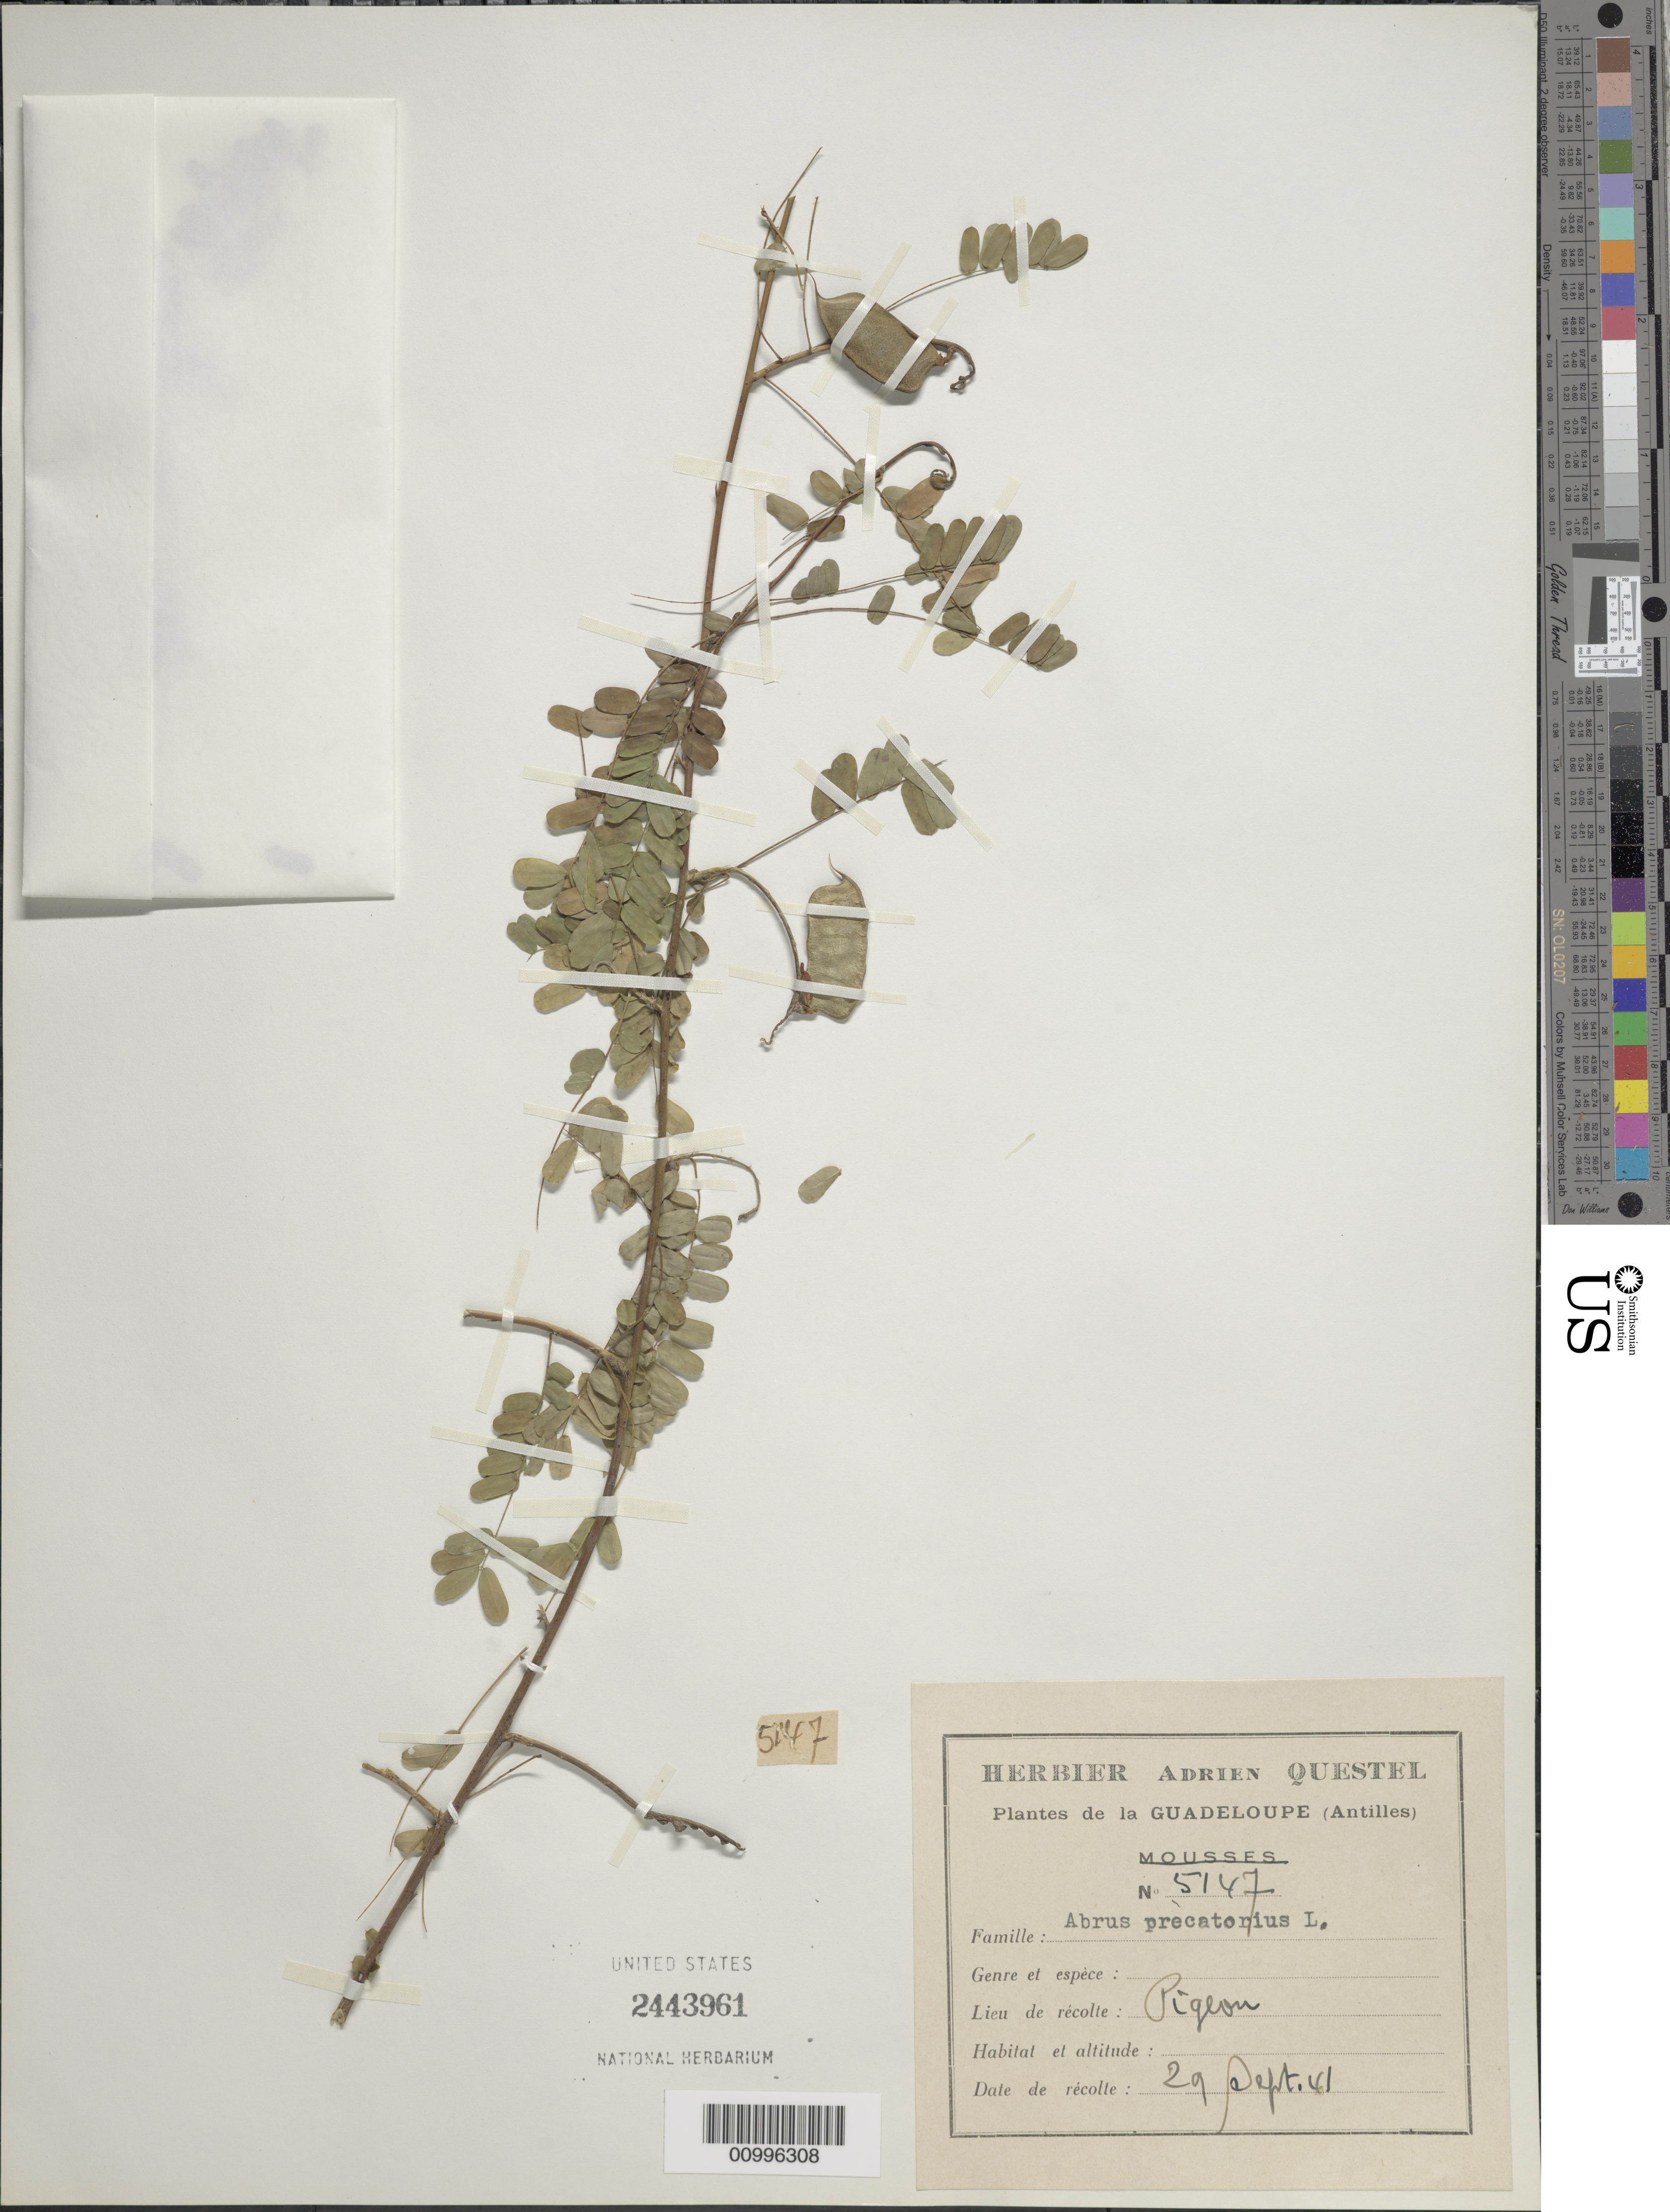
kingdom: Plantae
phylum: Tracheophyta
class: Magnoliopsida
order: Fabales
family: Fabaceae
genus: Abrus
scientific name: Abrus precatorius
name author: L.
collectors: A. Questel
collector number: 5147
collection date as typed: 24 Dec 1941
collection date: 1941-12-24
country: Guadeloupe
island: Basse Terre [Guadeloupe]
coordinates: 0 N, 0 E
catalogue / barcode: US 2443961